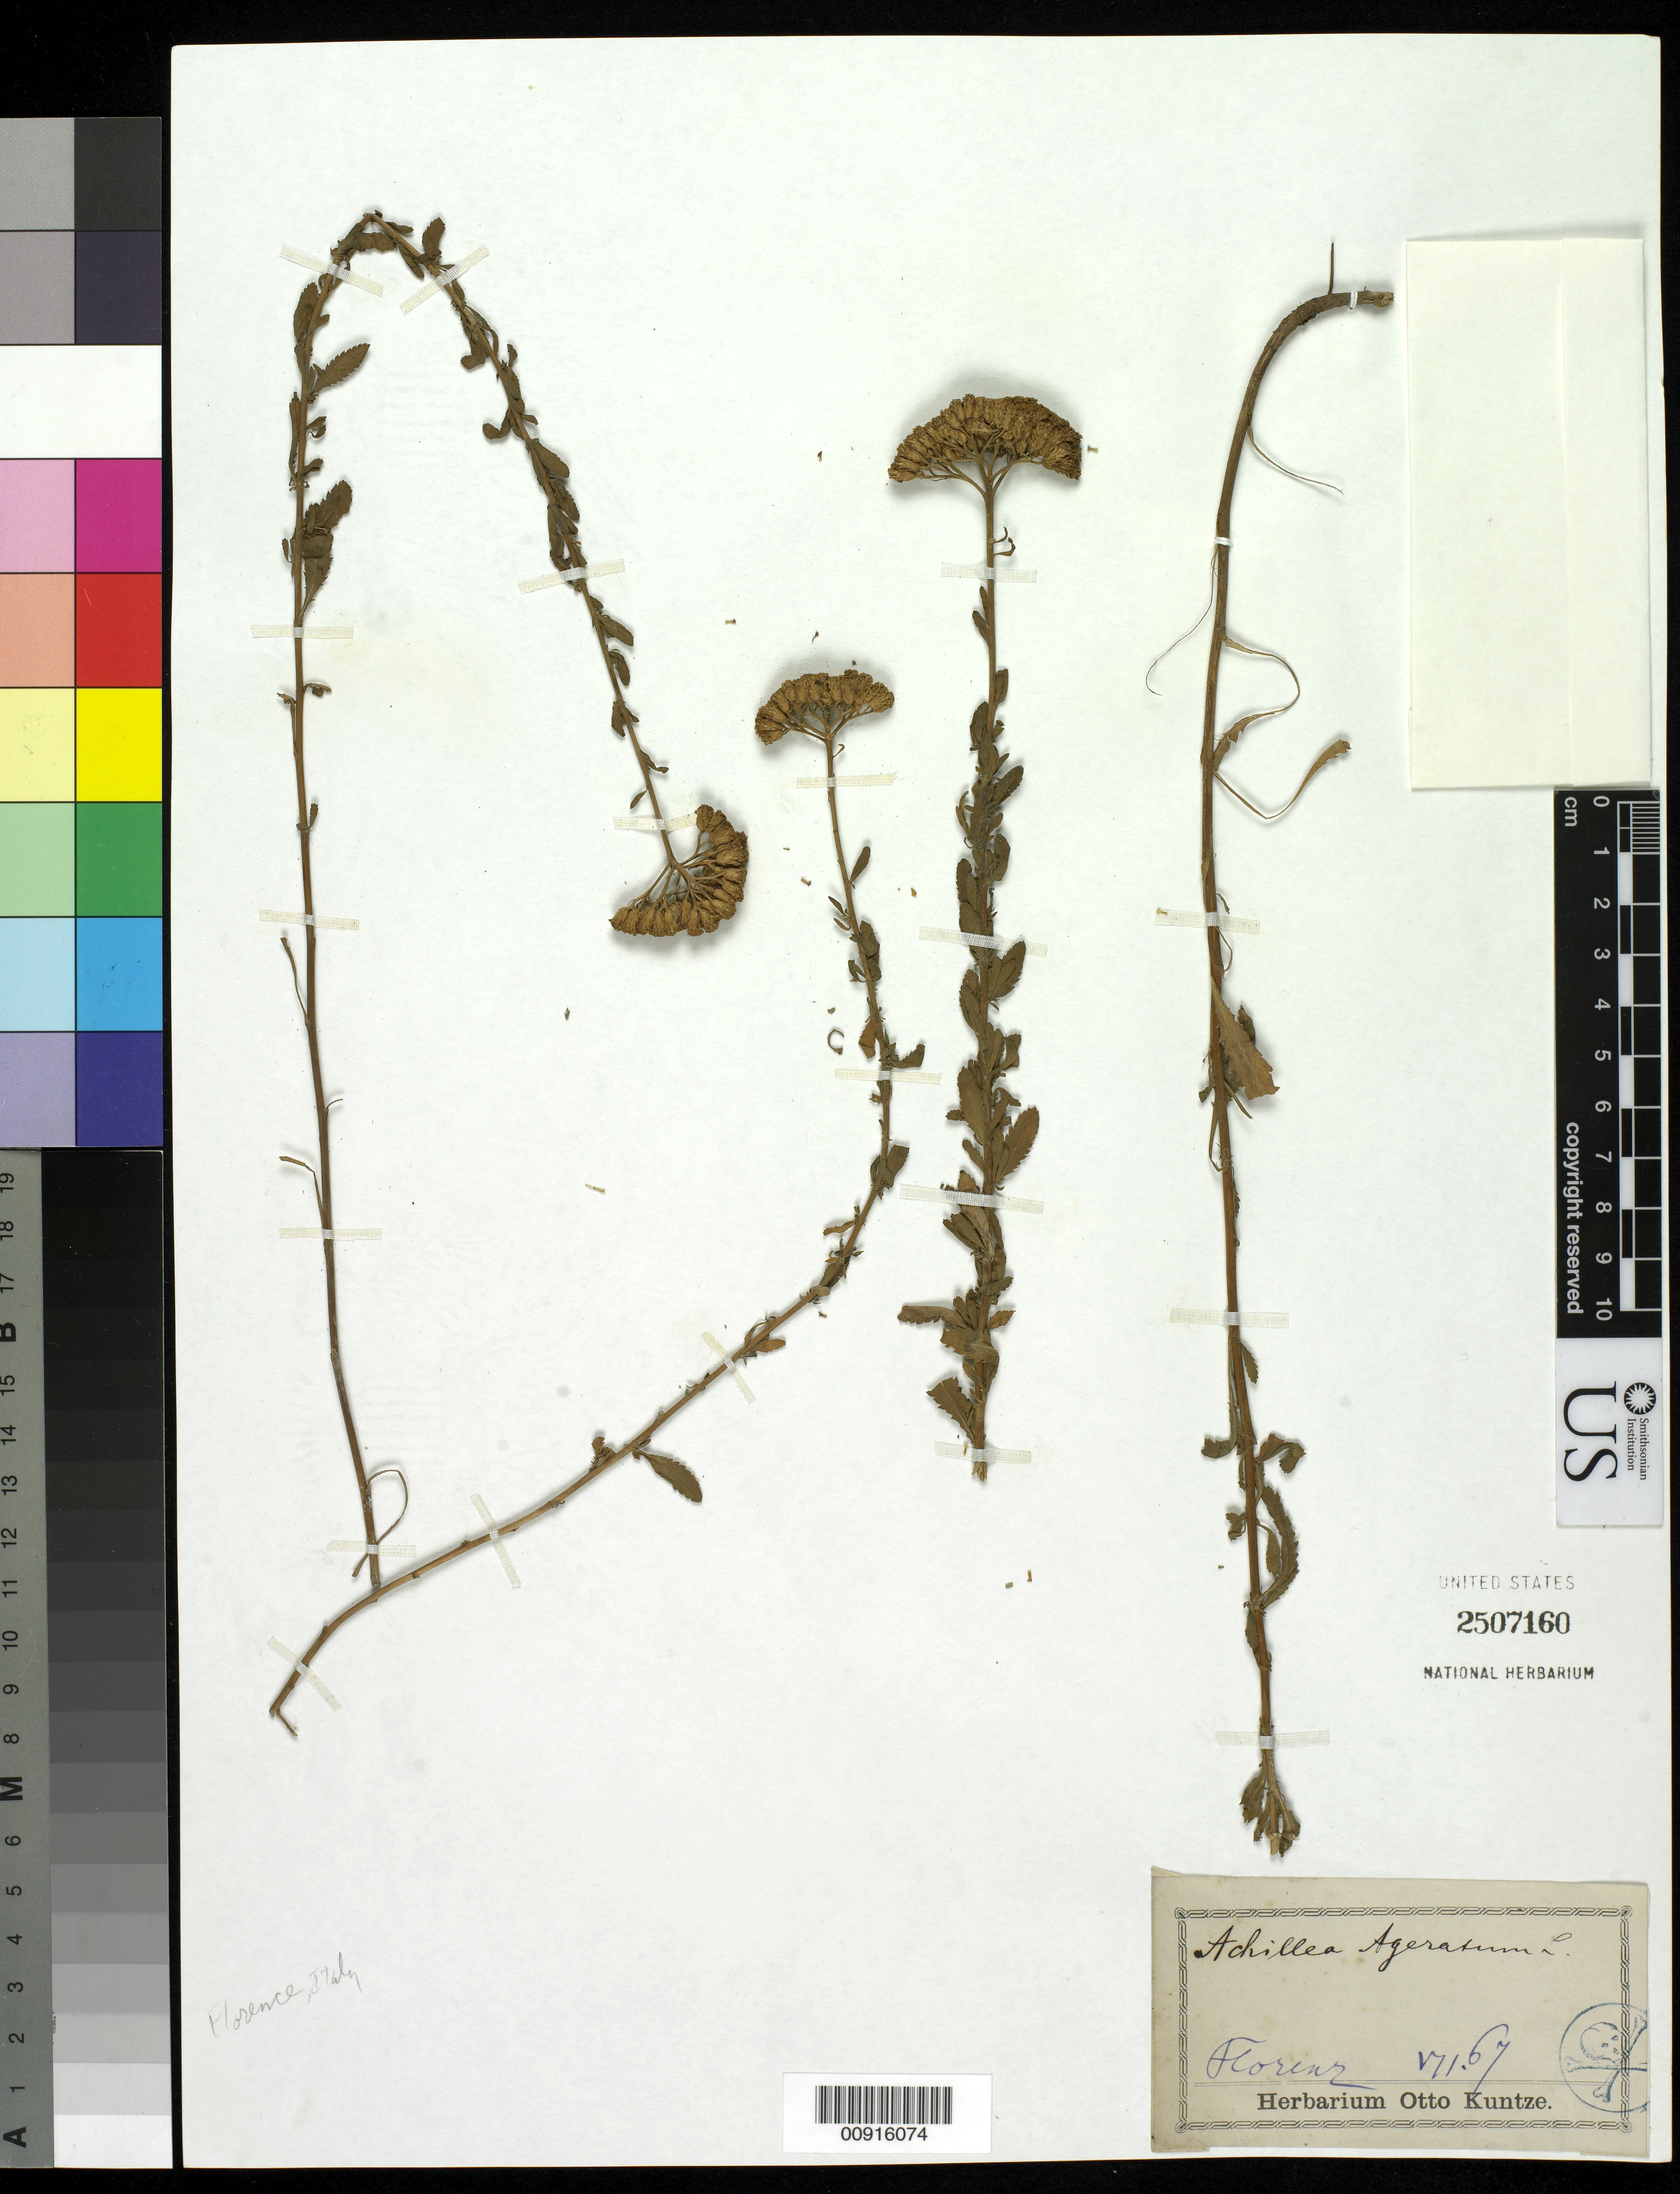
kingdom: Plantae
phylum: Tracheophyta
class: Magnoliopsida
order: Asterales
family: Asteraceae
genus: Achillea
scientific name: Achillea ageratum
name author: L.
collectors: ex Herb. O. Kuntze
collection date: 1867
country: Italy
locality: Florence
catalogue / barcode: US 2507160